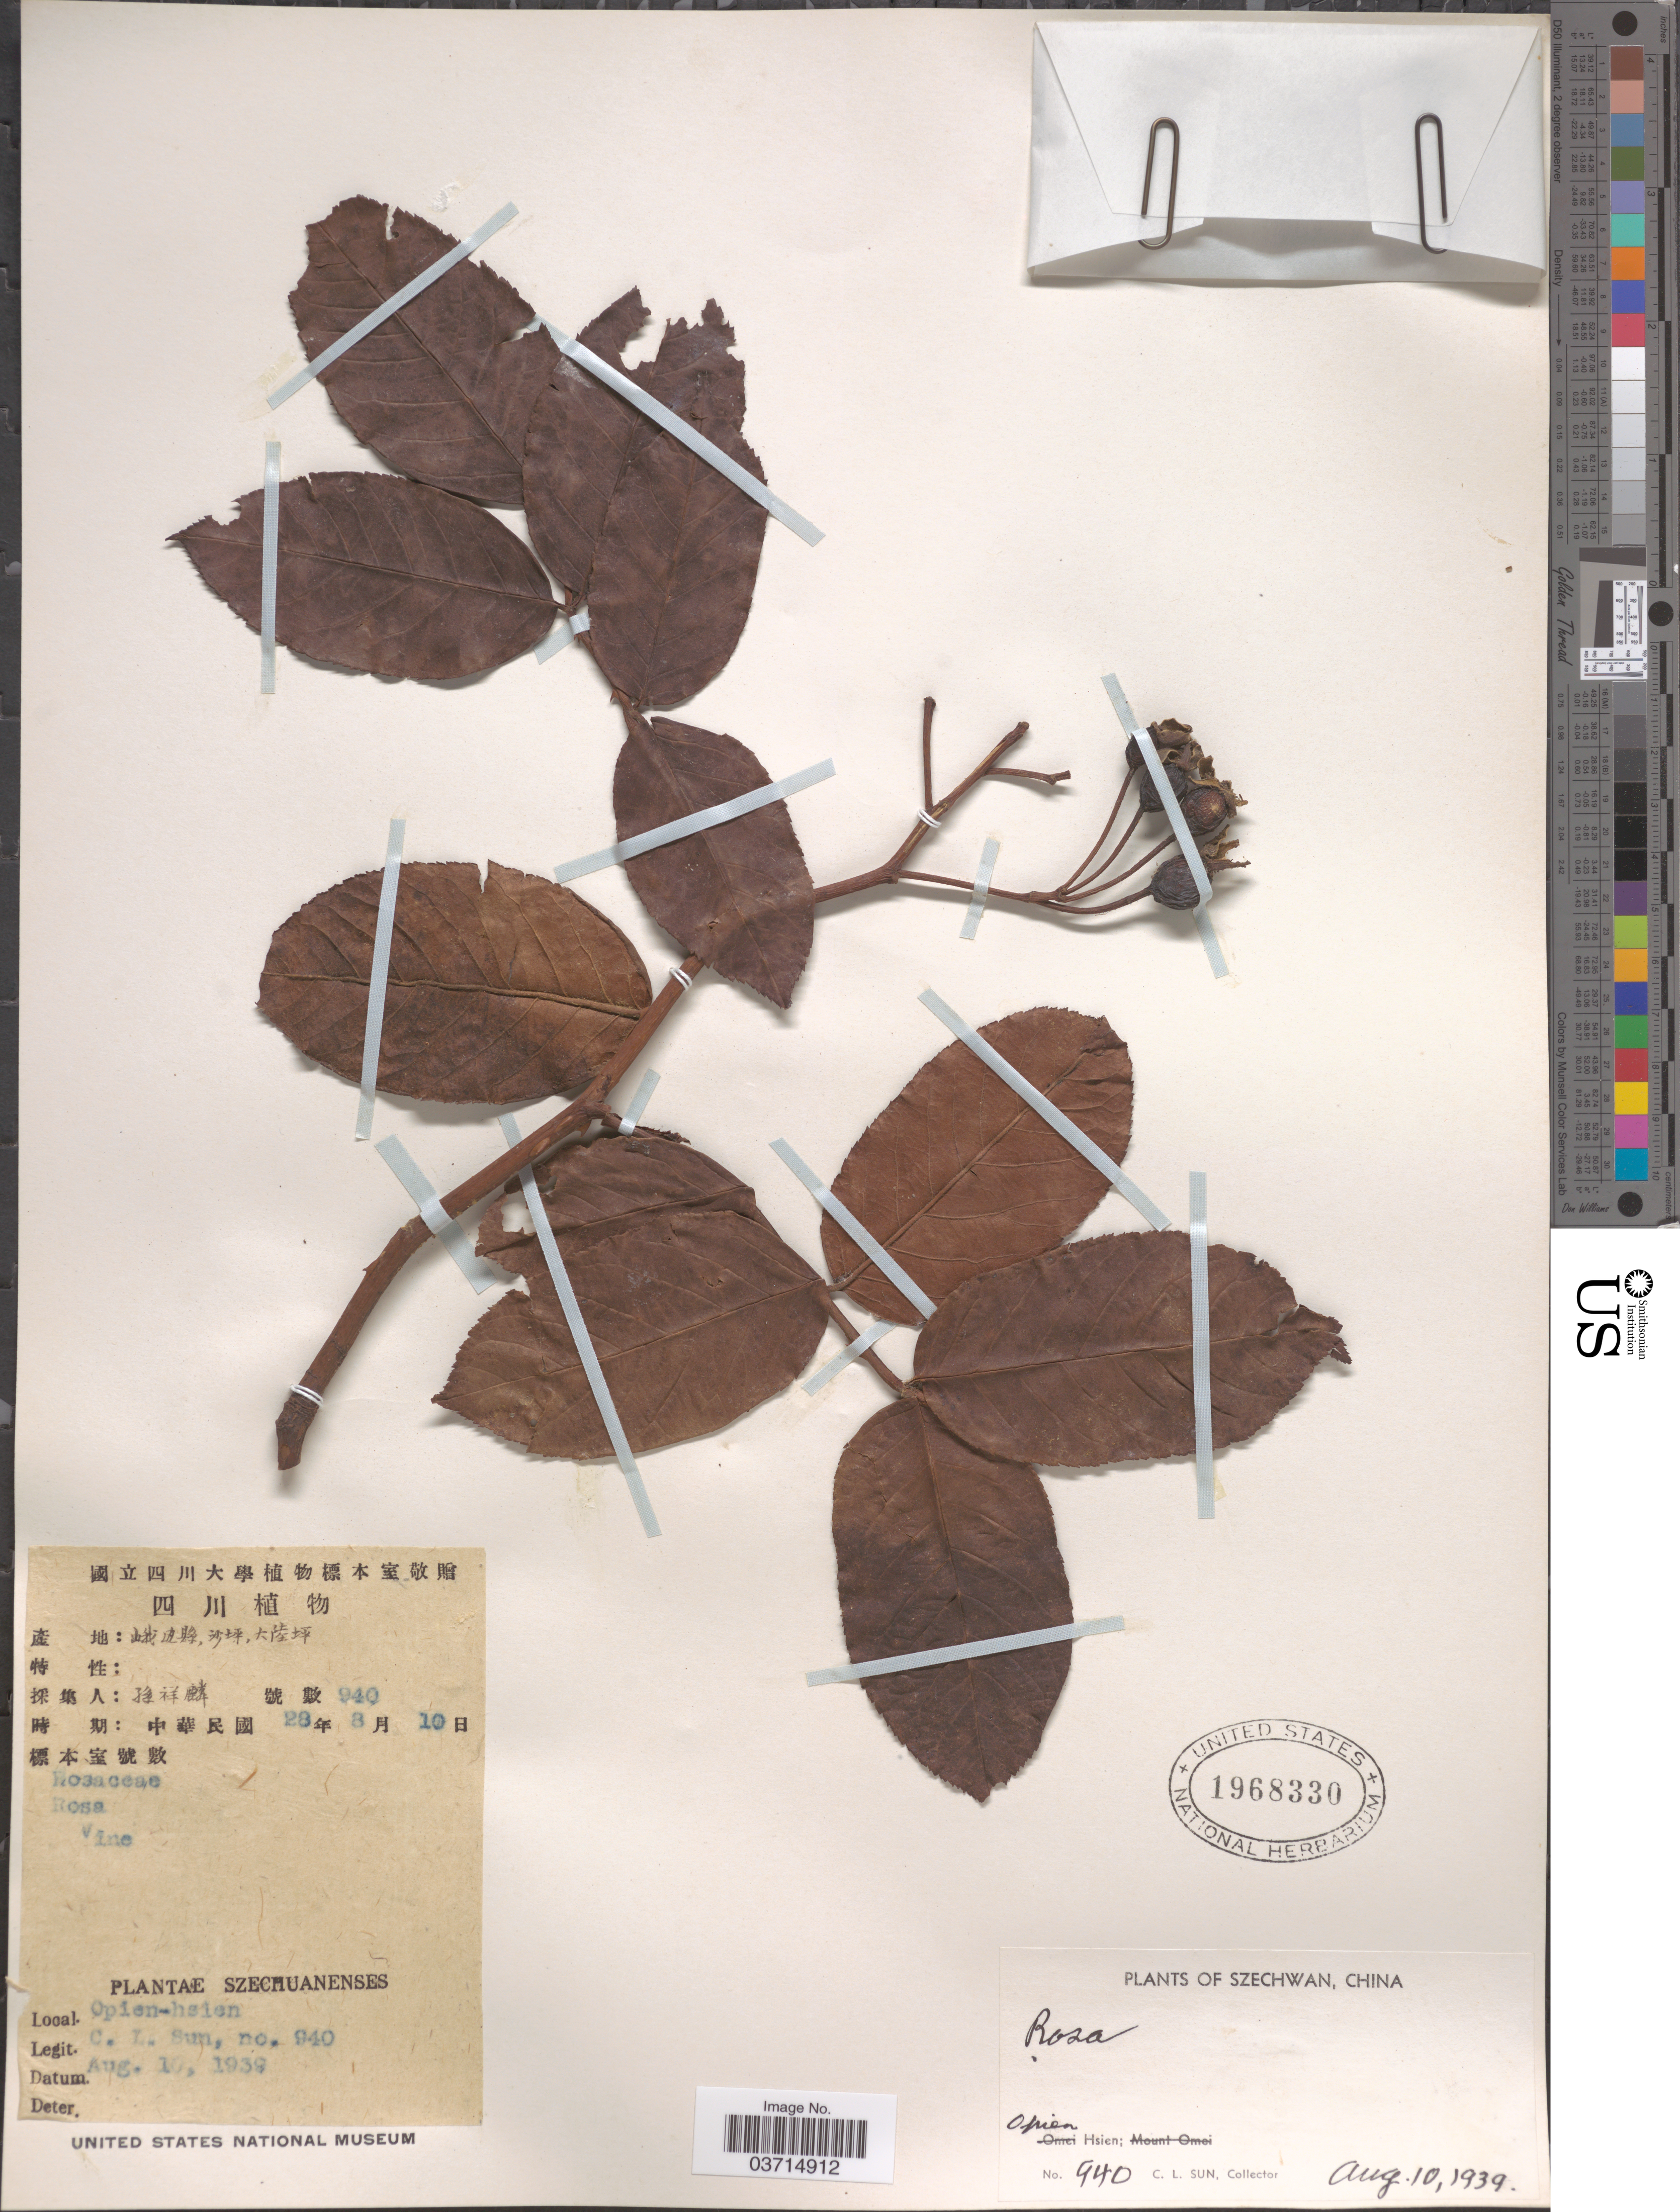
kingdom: Plantae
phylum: Tracheophyta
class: Magnoliopsida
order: Rosales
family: Rosaceae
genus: Rosa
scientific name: Rosa sp.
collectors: C. Sun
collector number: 940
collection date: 1939-08-10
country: China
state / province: Sichuan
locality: Szechwan. Opien Hsien.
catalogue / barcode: US 1968330